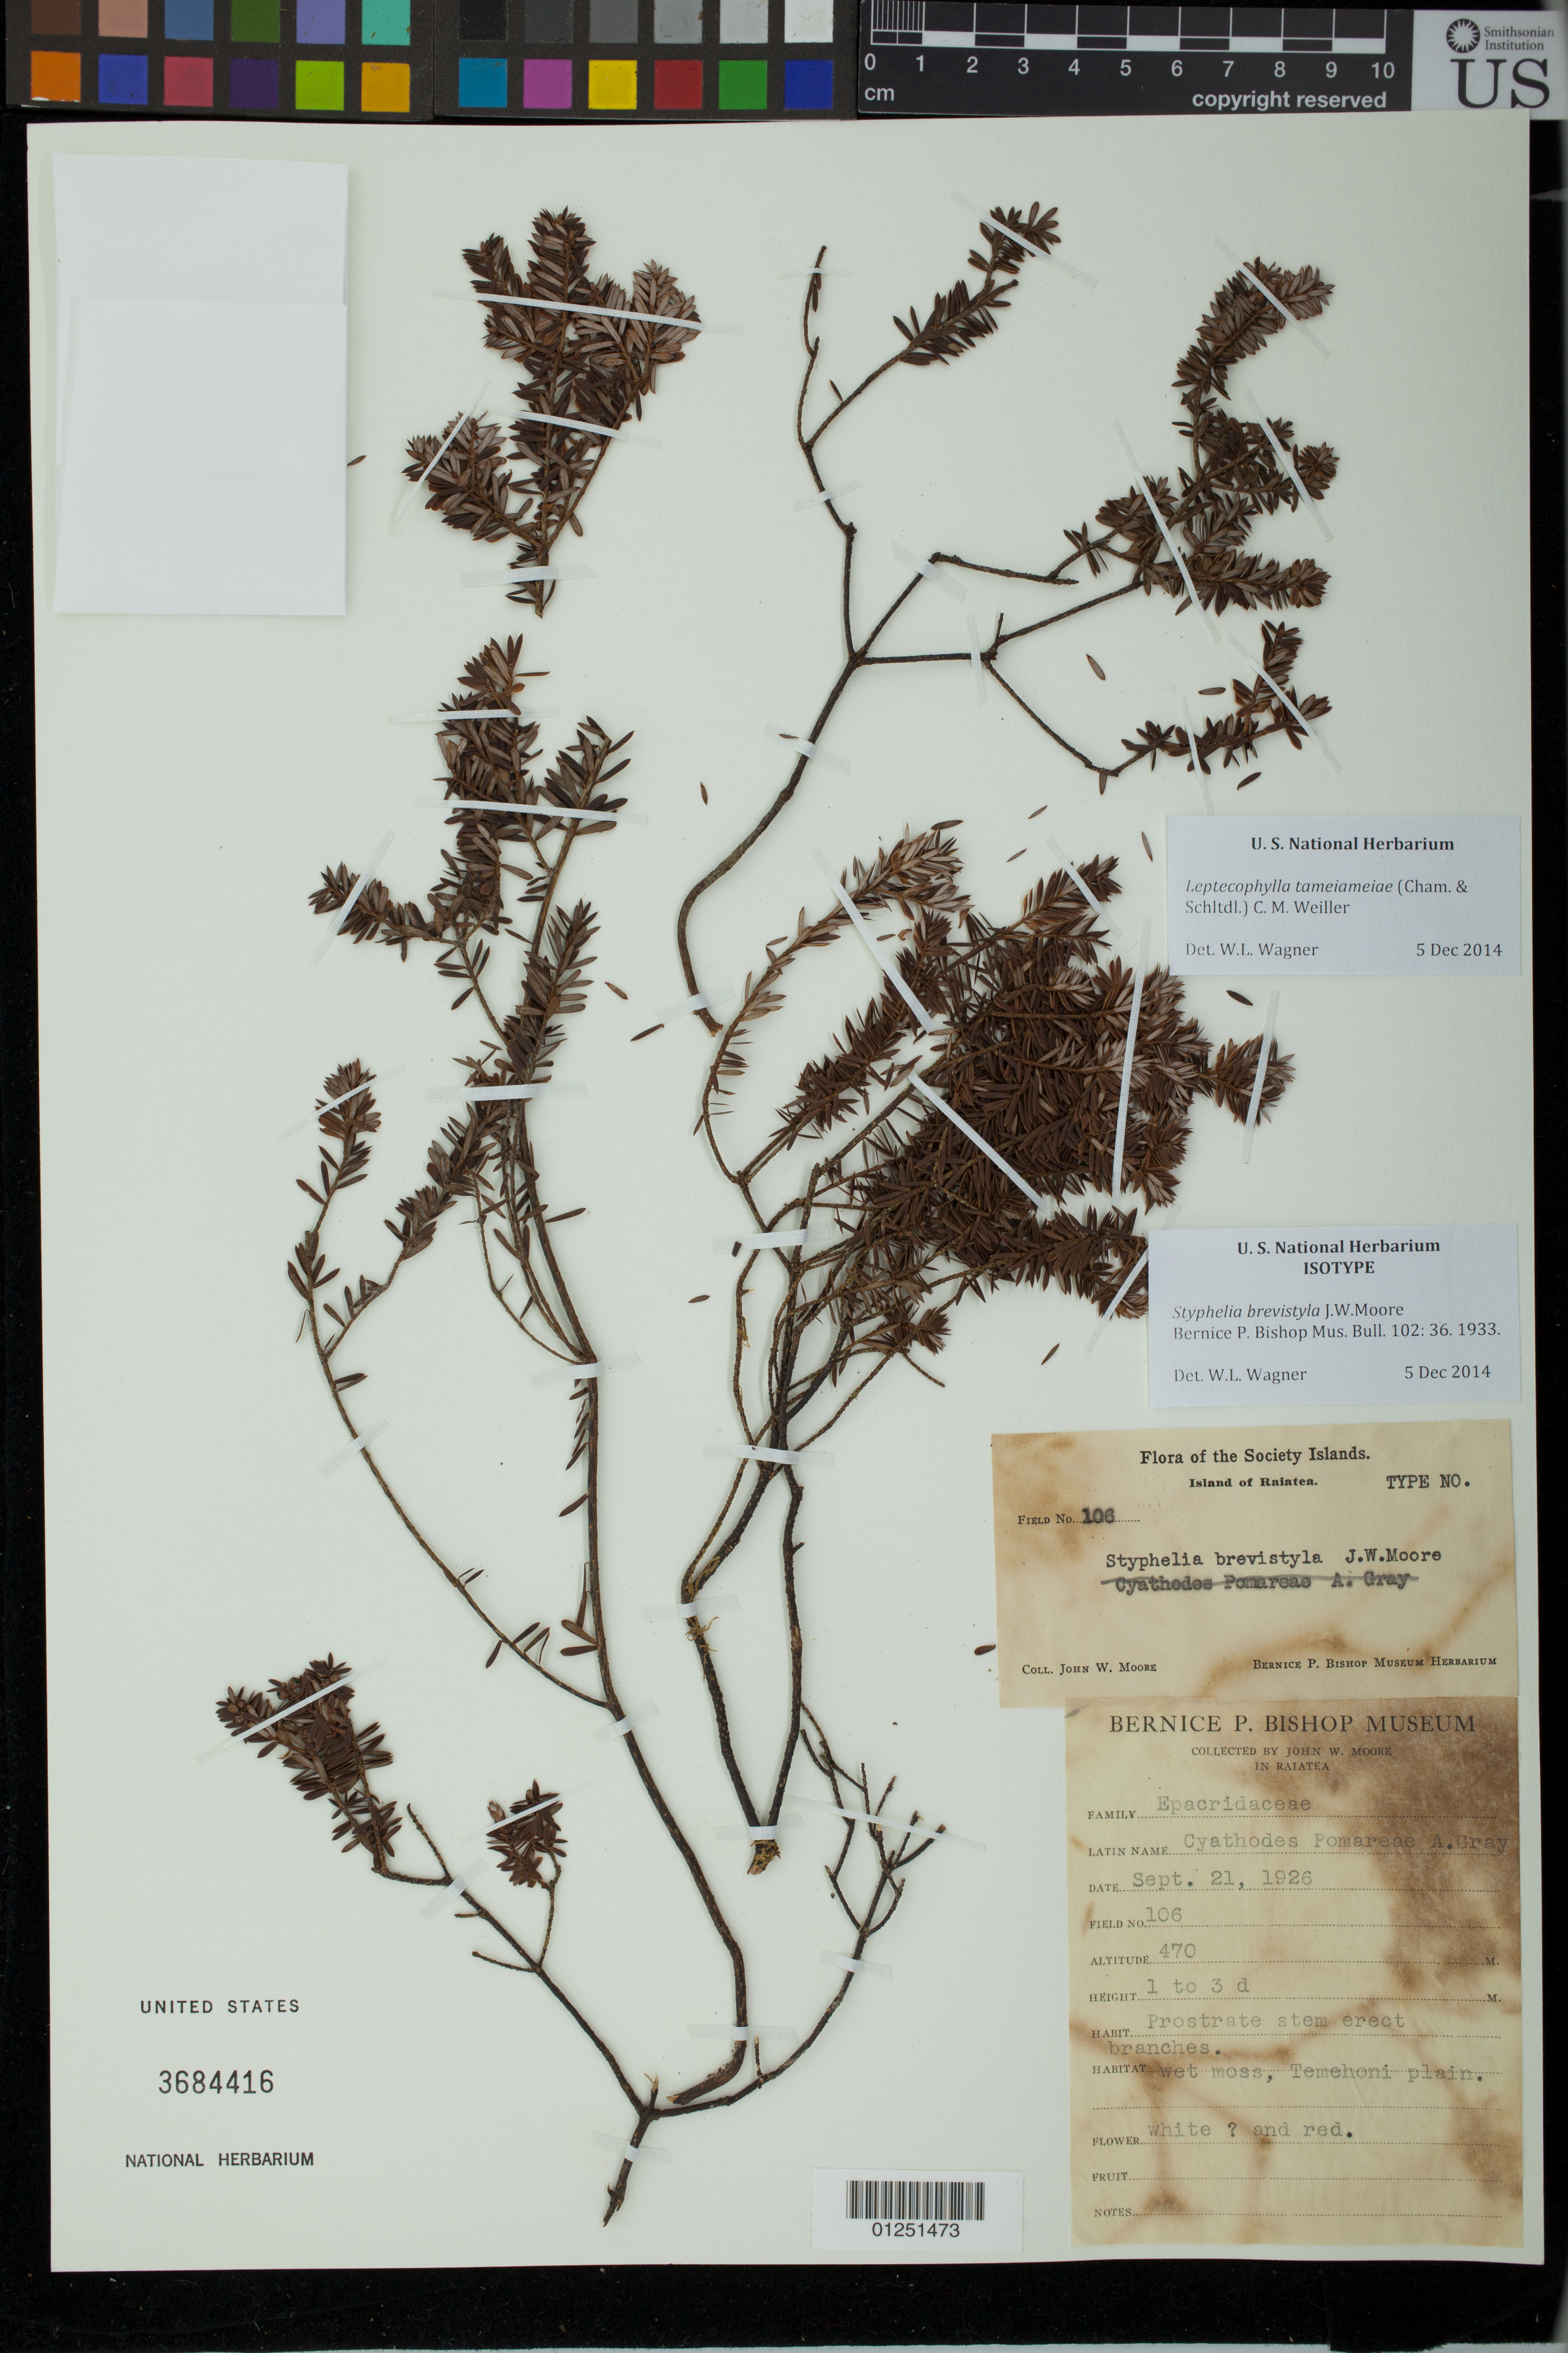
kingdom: Plantae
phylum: Tracheophyta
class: Magnoliopsida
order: Ericales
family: Ericaceae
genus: Styphelia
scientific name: Styphelia brevistyla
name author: J.W. Moore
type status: Isotype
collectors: J. W. Moore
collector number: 106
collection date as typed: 21 Sep 1926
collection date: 1926-09-21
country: French Polynesia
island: Raiatea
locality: Temehoni plain.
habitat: Wet moss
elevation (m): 470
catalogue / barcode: US 3684416